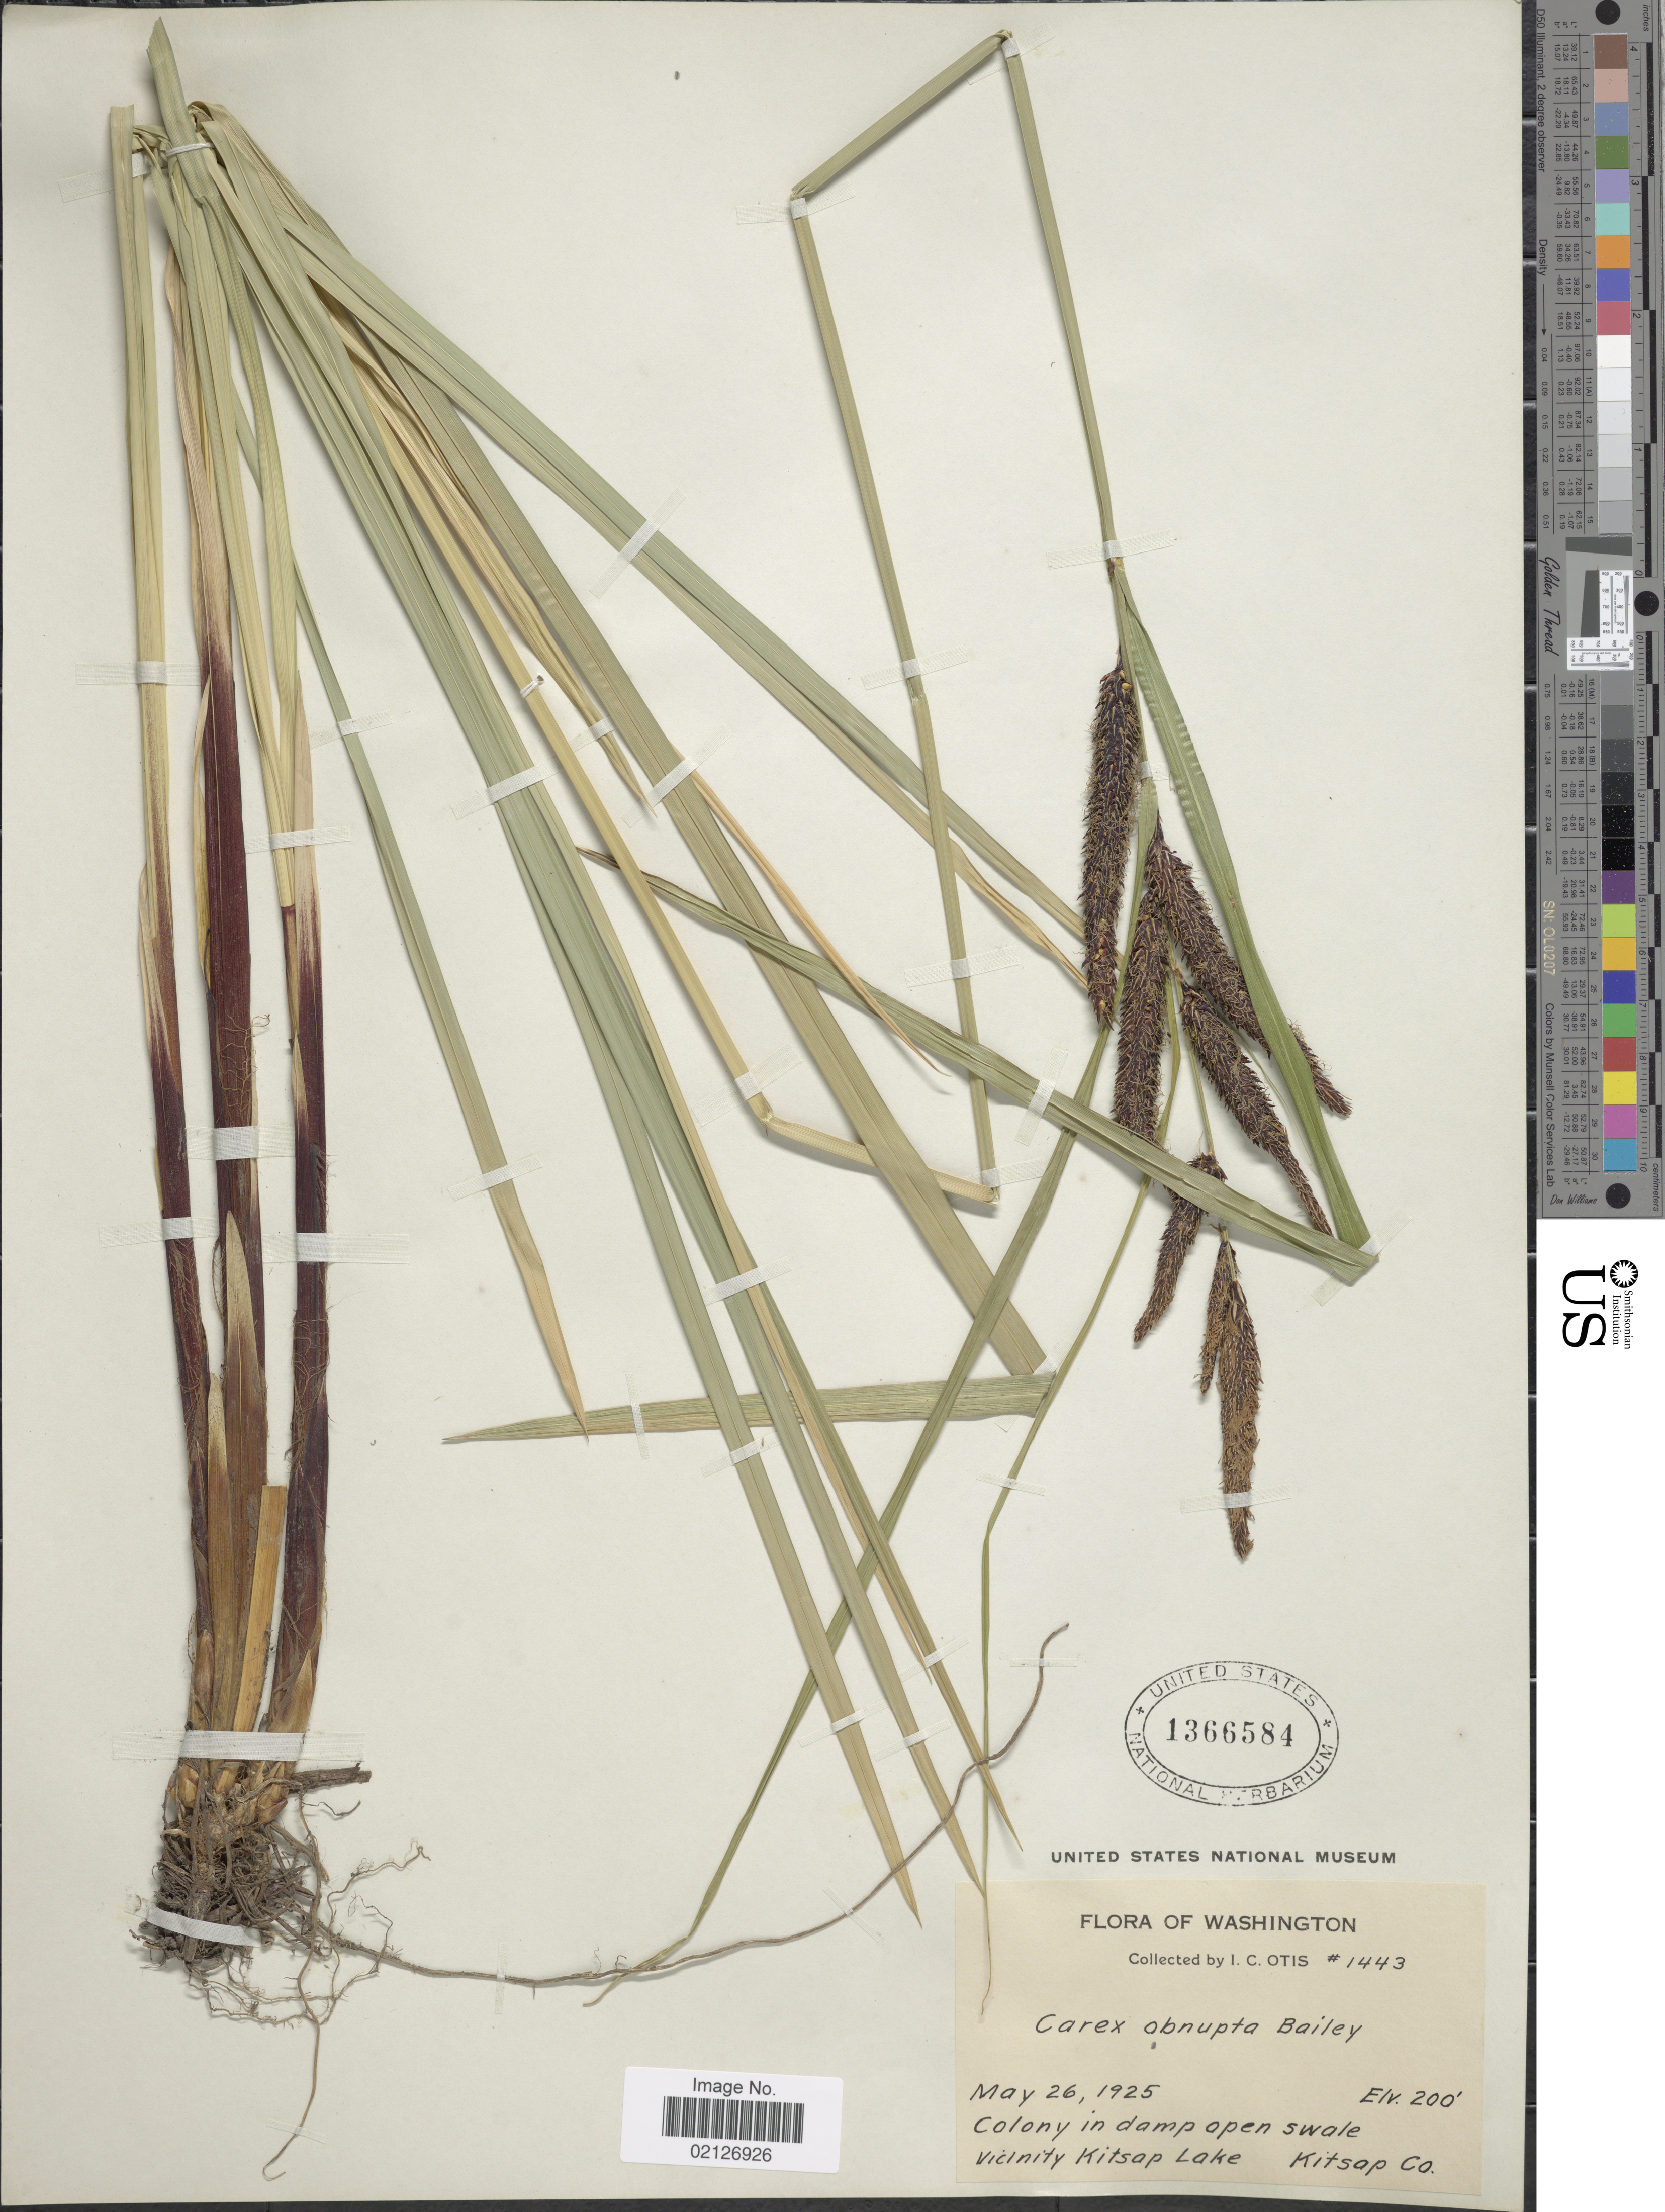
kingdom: Plantae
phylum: Tracheophyta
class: Liliopsida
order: Poales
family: Cyperaceae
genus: Carex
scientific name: Carex obnupta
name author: L.H. Bailey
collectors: I. C. Otis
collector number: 1443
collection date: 1925-05-26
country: United States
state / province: Washington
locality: Colony in damp open swale, vicinity of Kitsap Lake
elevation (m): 61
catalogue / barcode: US 1366584